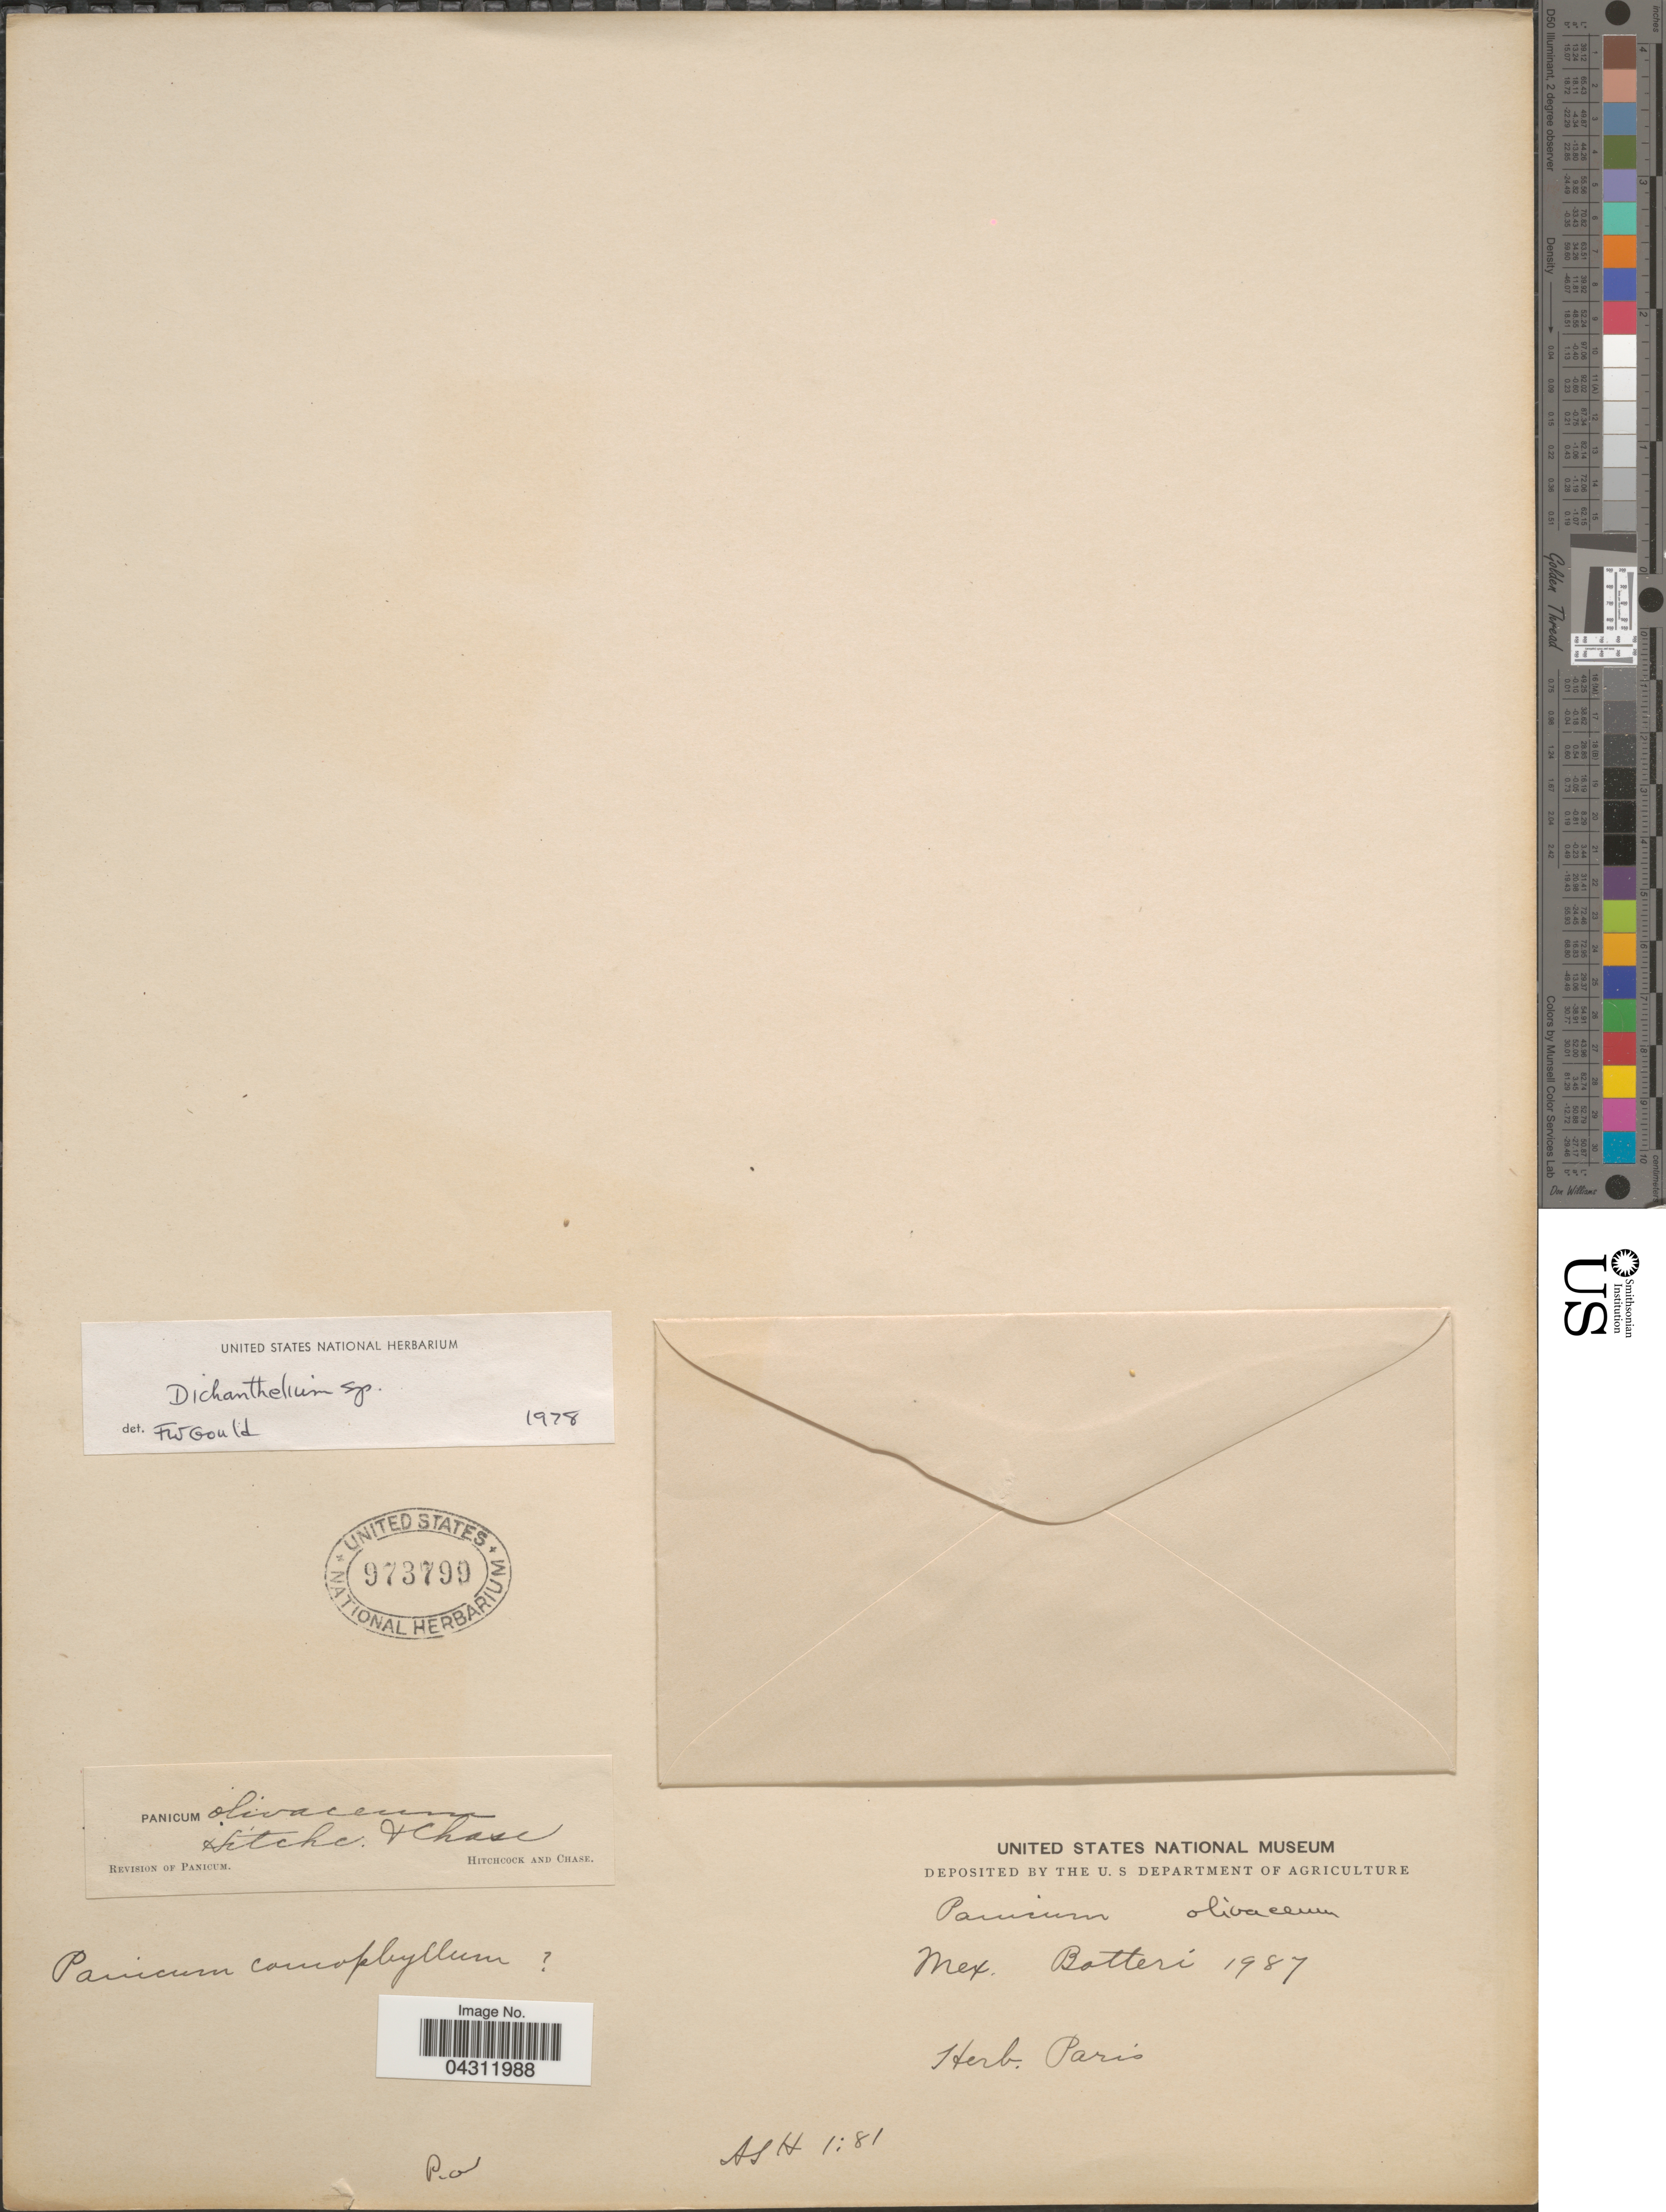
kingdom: Plantae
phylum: Tracheophyta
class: Liliopsida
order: Poales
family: Poaceae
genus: Panicum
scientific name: Panicum sp.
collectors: -. Botteri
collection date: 1987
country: Mexico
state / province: México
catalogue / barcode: US 973799